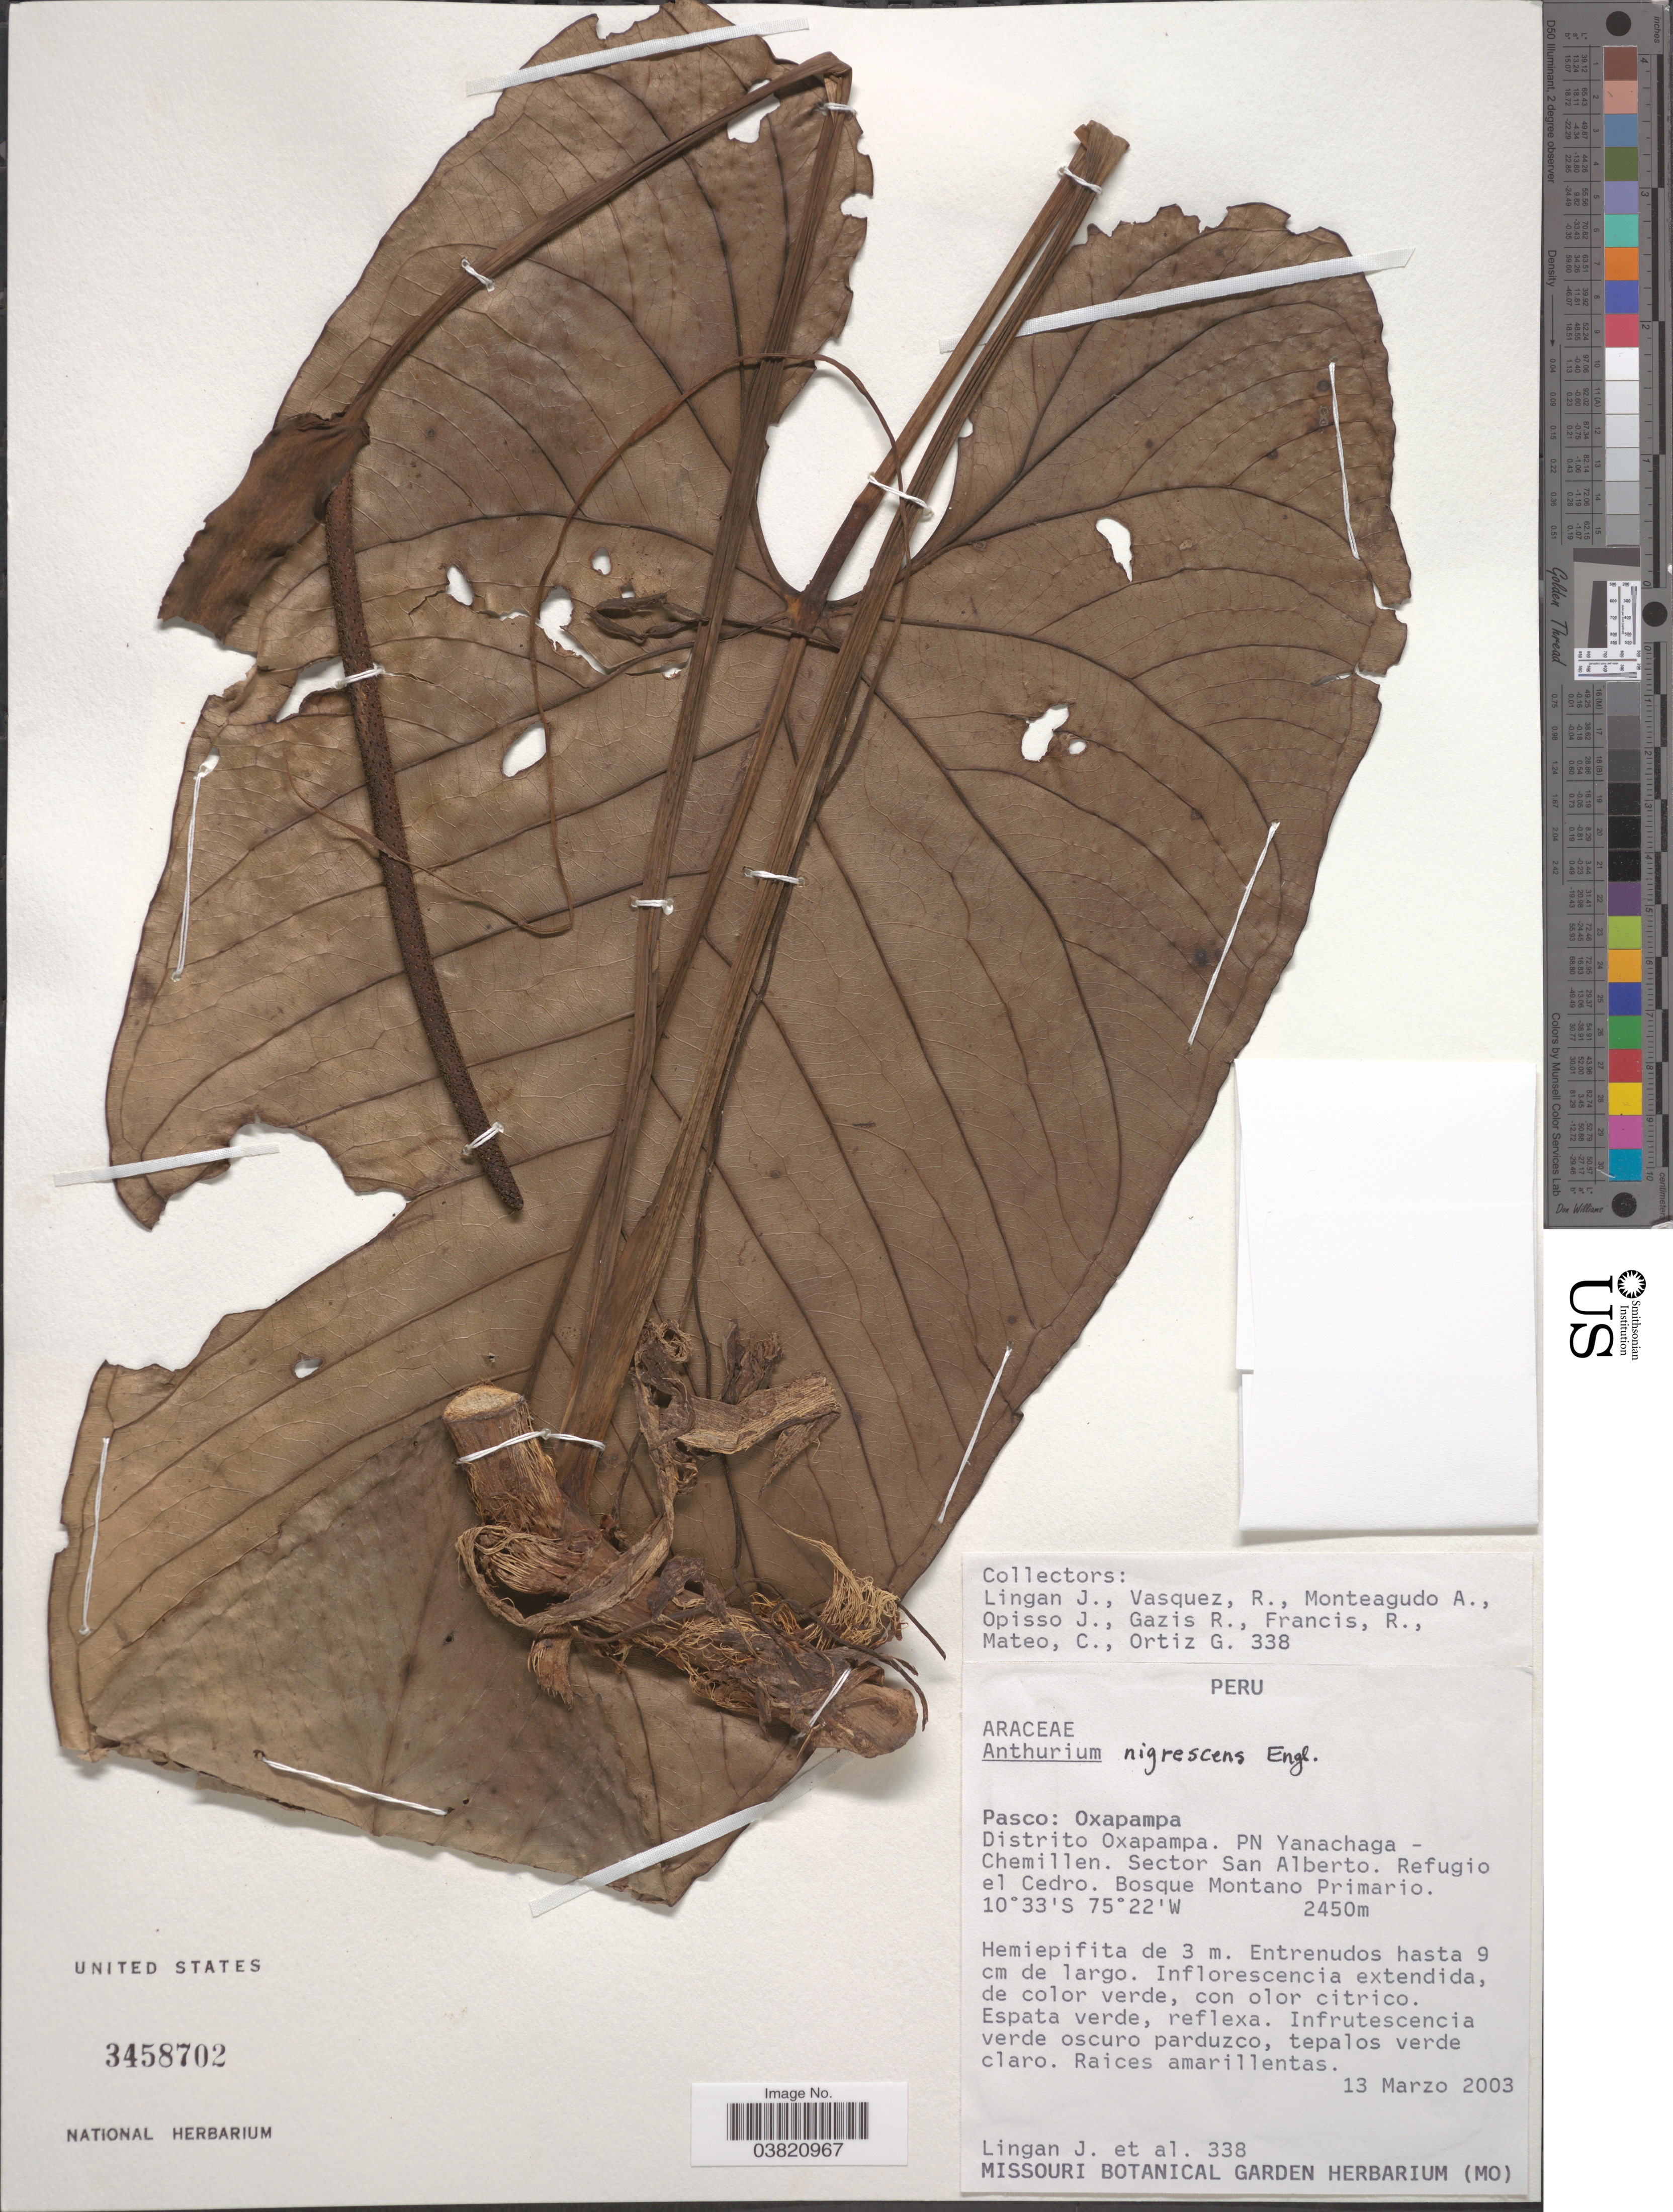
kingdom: Plantae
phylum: Tracheophyta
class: Liliopsida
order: Alismatales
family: Araceae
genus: Anthurium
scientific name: Anthurium nigrescens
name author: Engl.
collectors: J. Lingan, R. Vasquez, A. Monteagudo, J. Opisso & et al.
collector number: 338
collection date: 2003-03-13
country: Peru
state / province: Pasco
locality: Oxapampa. Distrito Oxapampa. PN Yanachaga - Chemillen. Sector San Alberto. Refugio el Cedro. Bosque Montano Primario.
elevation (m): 2450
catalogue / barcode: US 3458702